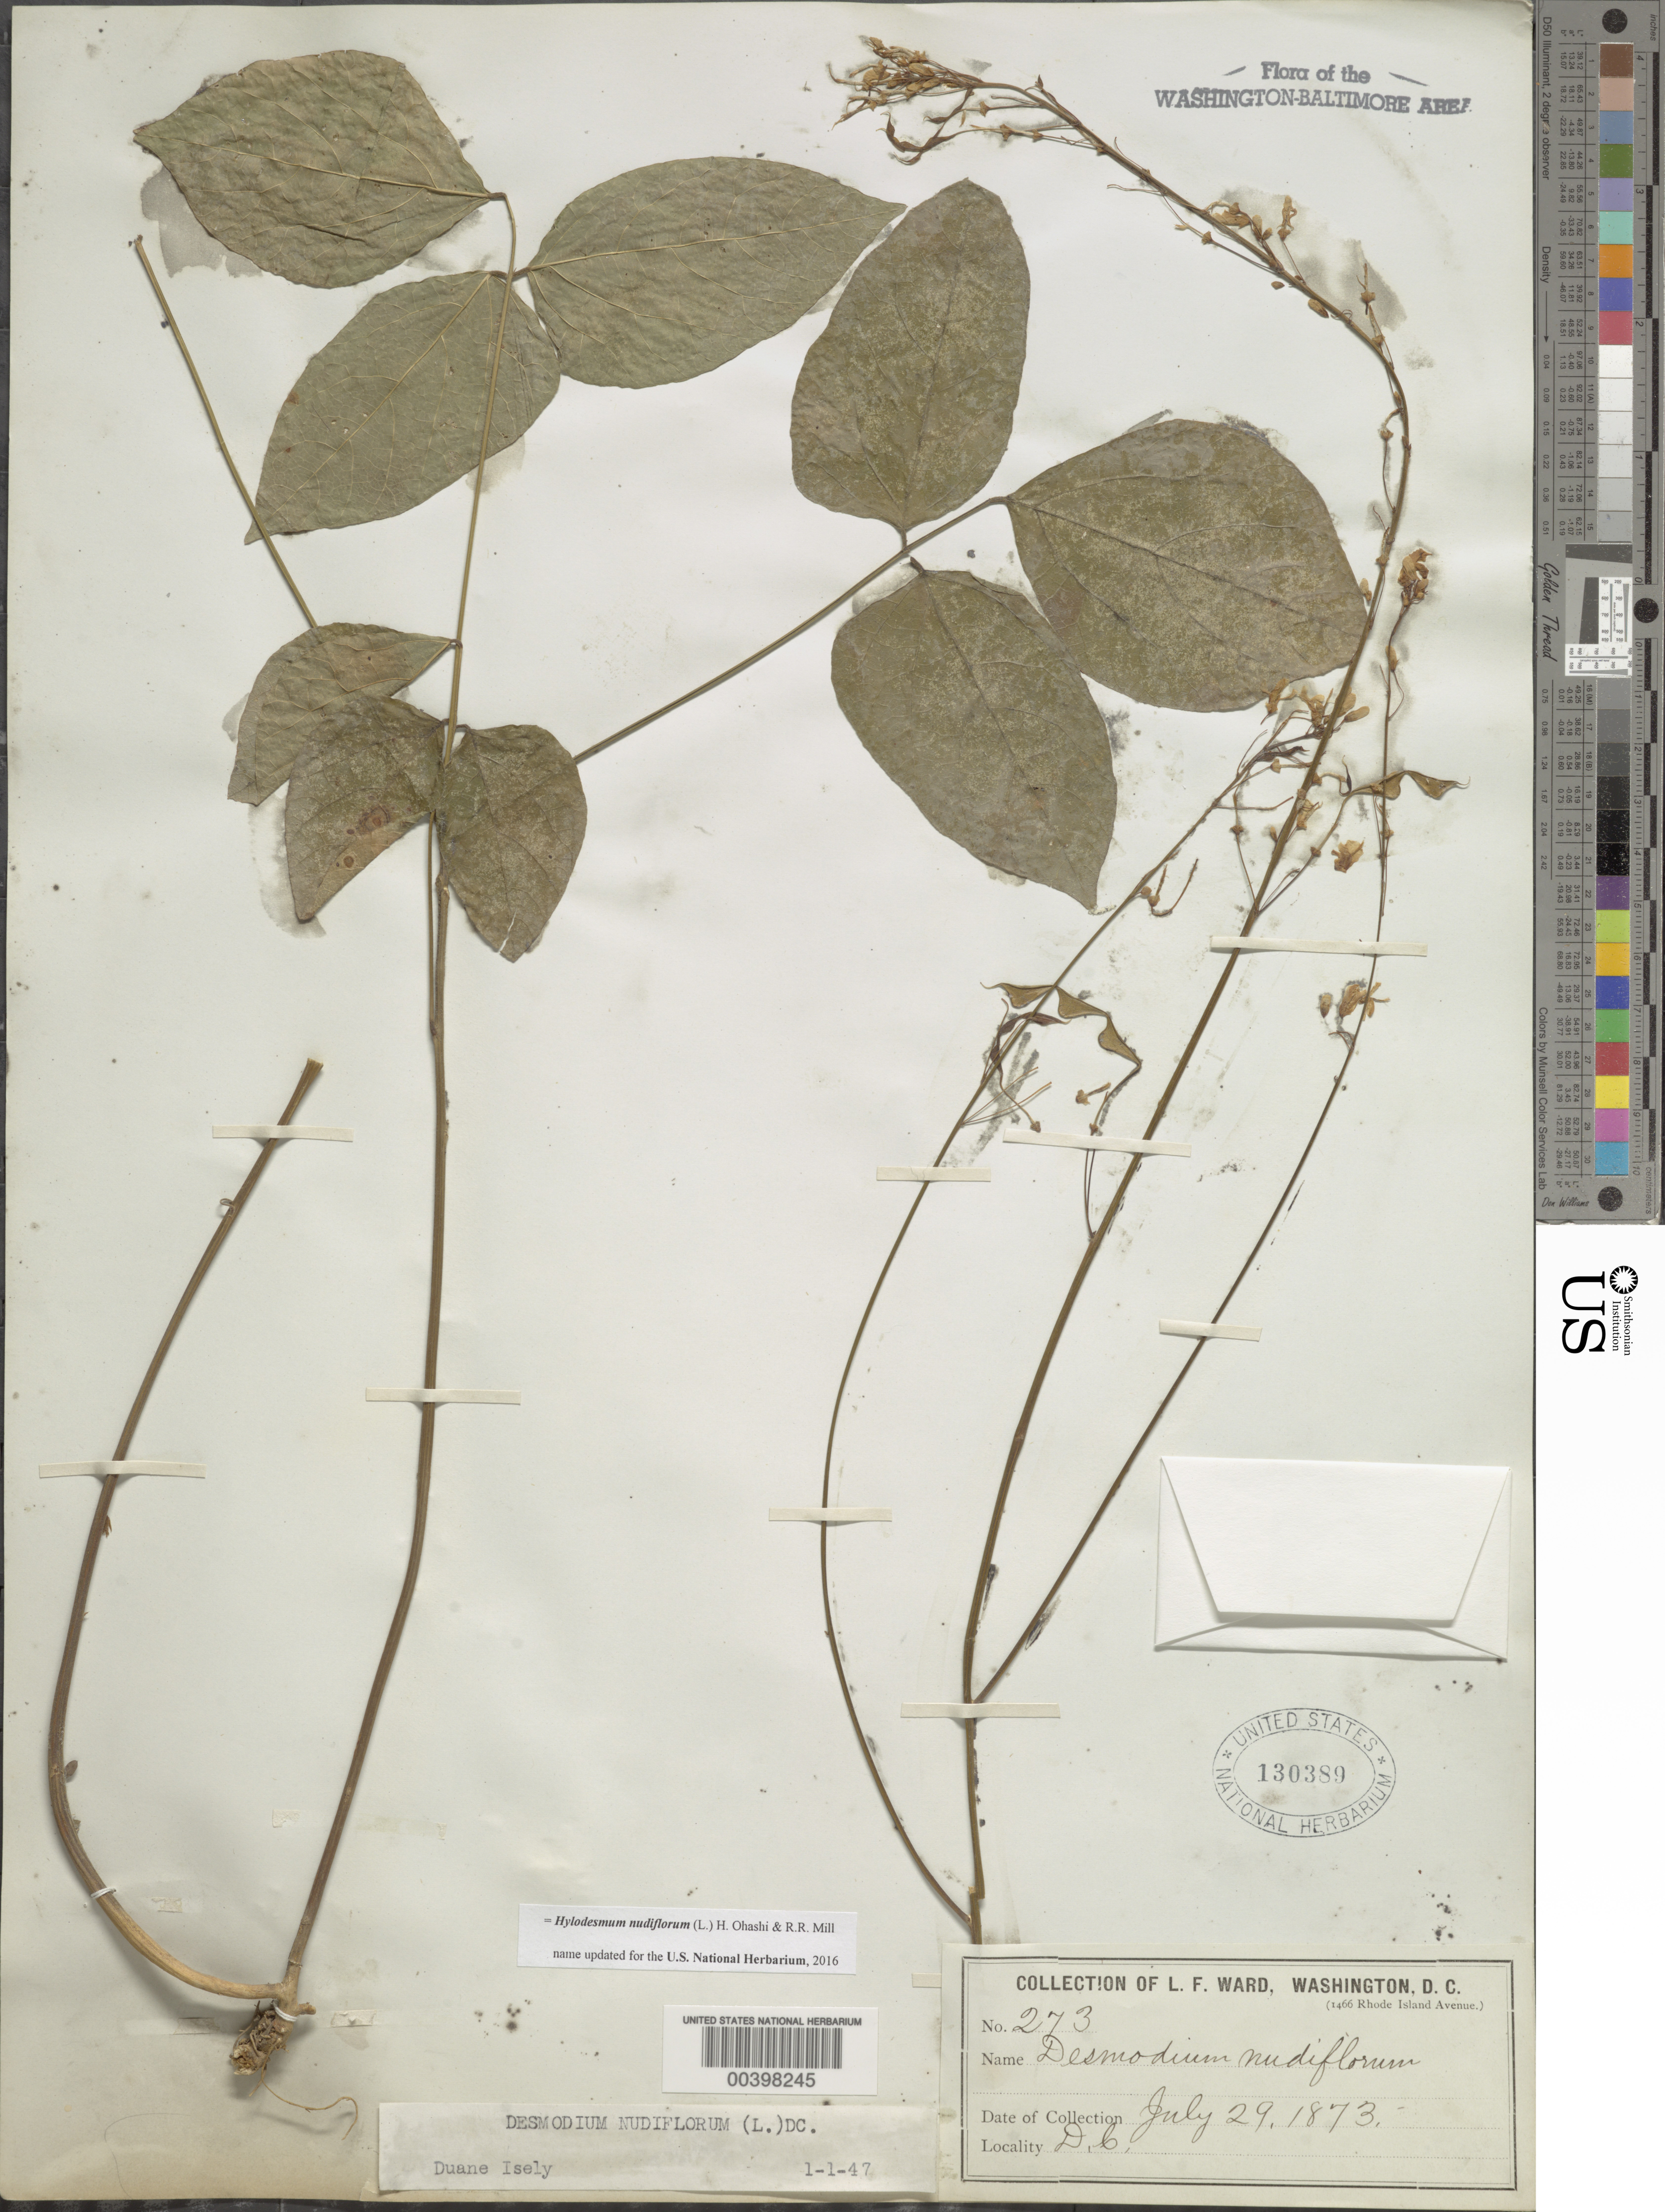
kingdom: Plantae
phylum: Tracheophyta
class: Magnoliopsida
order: Fabales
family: Fabaceae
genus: Hylodesmum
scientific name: Hylodesmum nudiflorum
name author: (L.) H. Ohashi & R.R. Mill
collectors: L. F. Ward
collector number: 273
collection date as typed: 29 Jul 1873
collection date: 1873-07-29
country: United States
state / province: District of Columbia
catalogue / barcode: US 130389